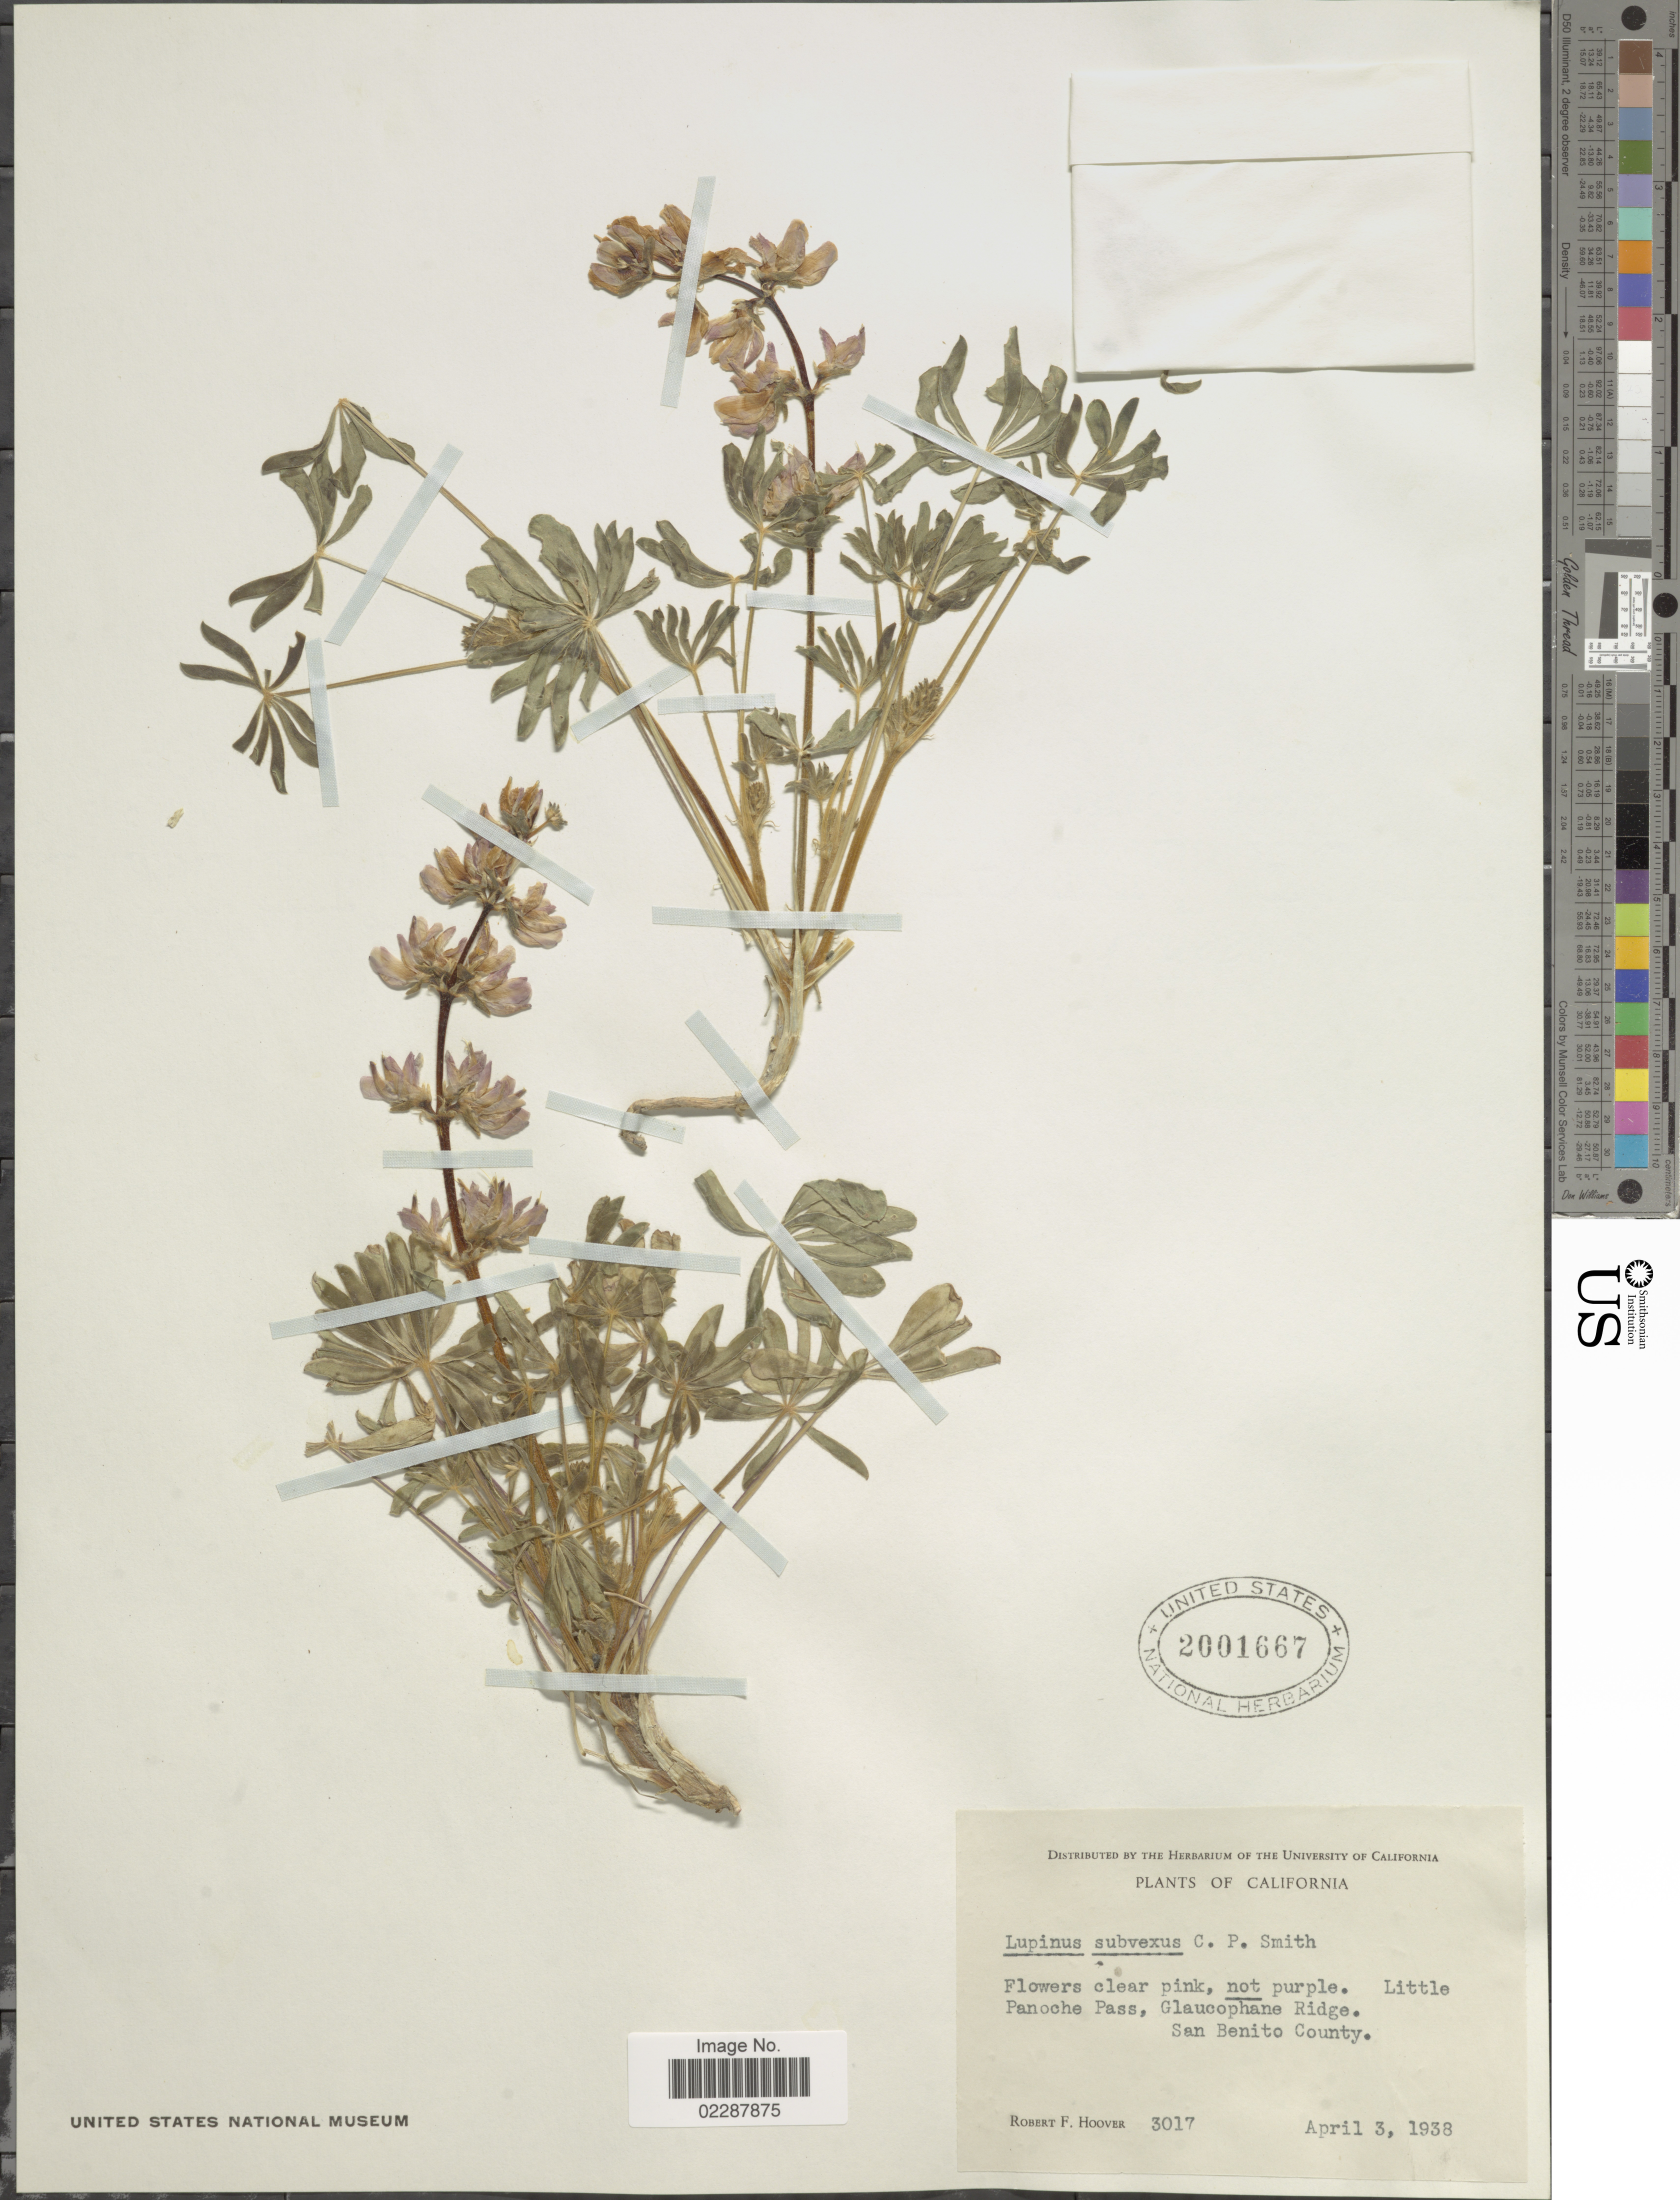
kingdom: Plantae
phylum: Tracheophyta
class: Magnoliopsida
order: Fabales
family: Fabaceae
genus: Lupinus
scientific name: Lupinus subvexus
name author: C.P. Sm.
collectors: R. F. Hoover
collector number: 3017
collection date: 1938-04-03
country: United States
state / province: California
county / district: San Benito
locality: Little Panoche Pass, Glaucophane Ridge, San Benito County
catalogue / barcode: US 2001667